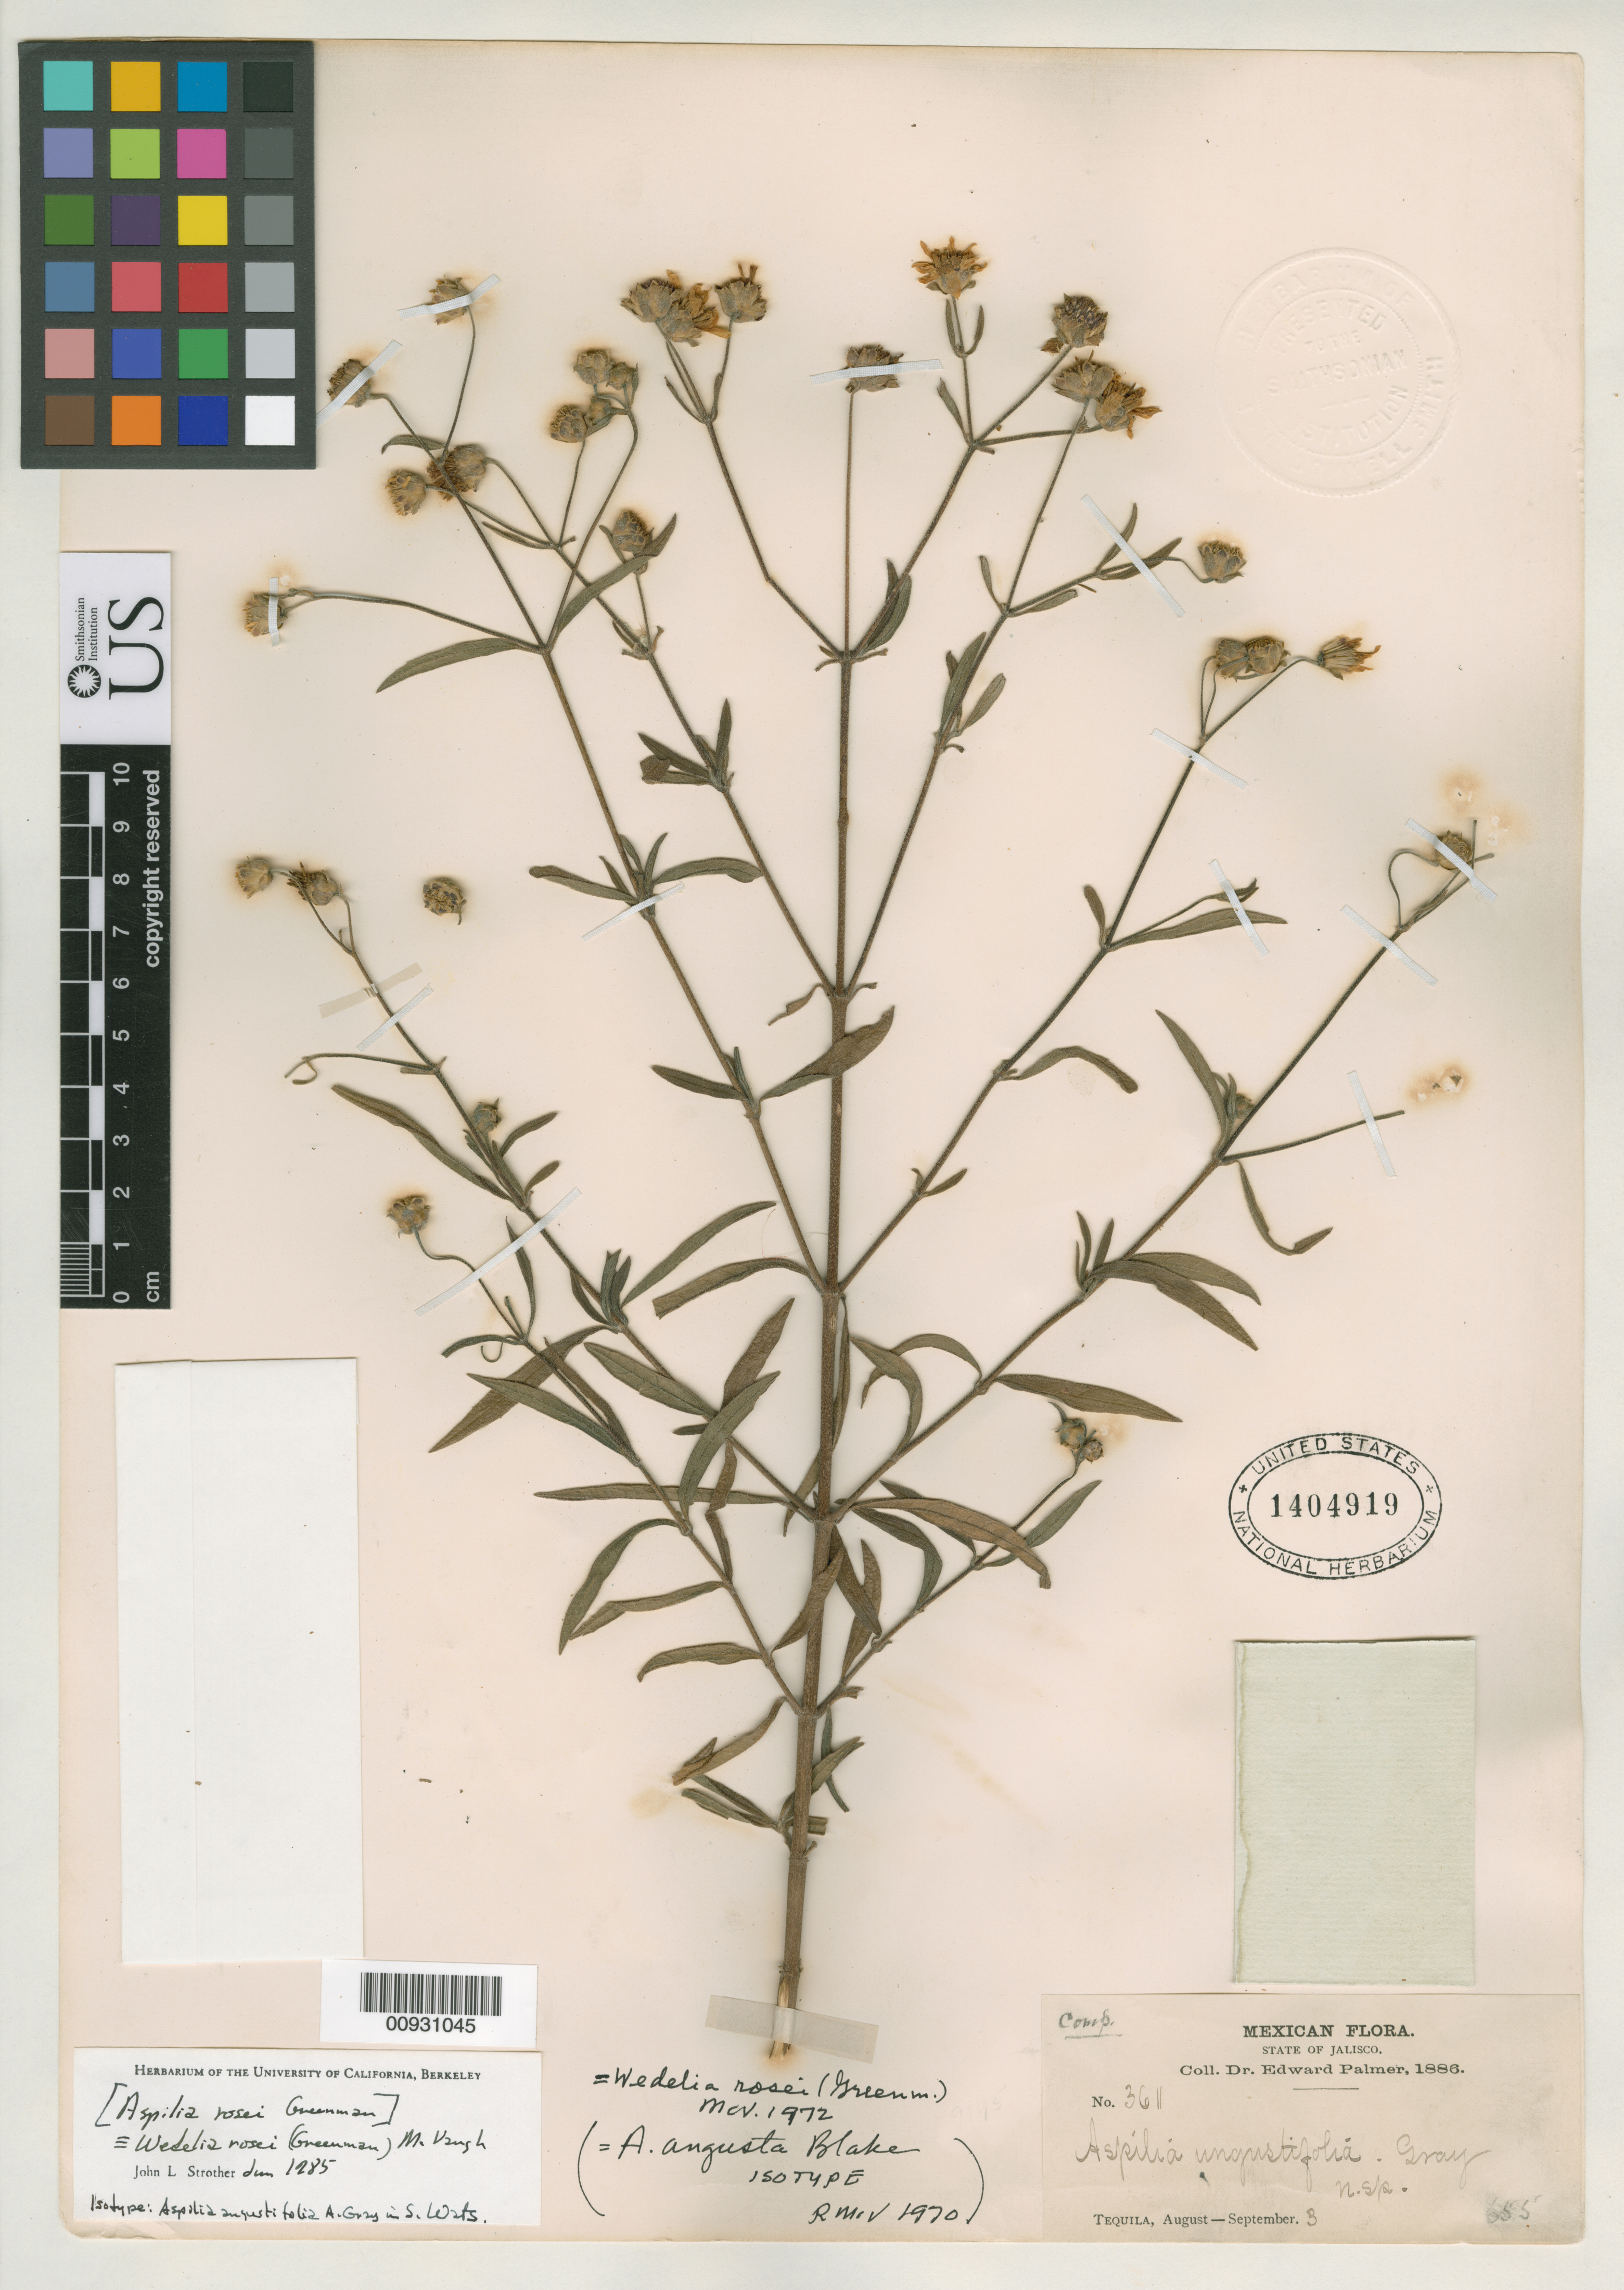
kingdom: Plantae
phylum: Tracheophyta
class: Magnoliopsida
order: Asterales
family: Asteraceae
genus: Aspilia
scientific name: Aspilia angustifolia A. Gray, nom. illeg.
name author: A. Gray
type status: Isotype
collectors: E. Palmer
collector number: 361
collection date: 1886-08/1886-09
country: Mexico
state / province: Jalisco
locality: Tequila.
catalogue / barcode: US 1404919